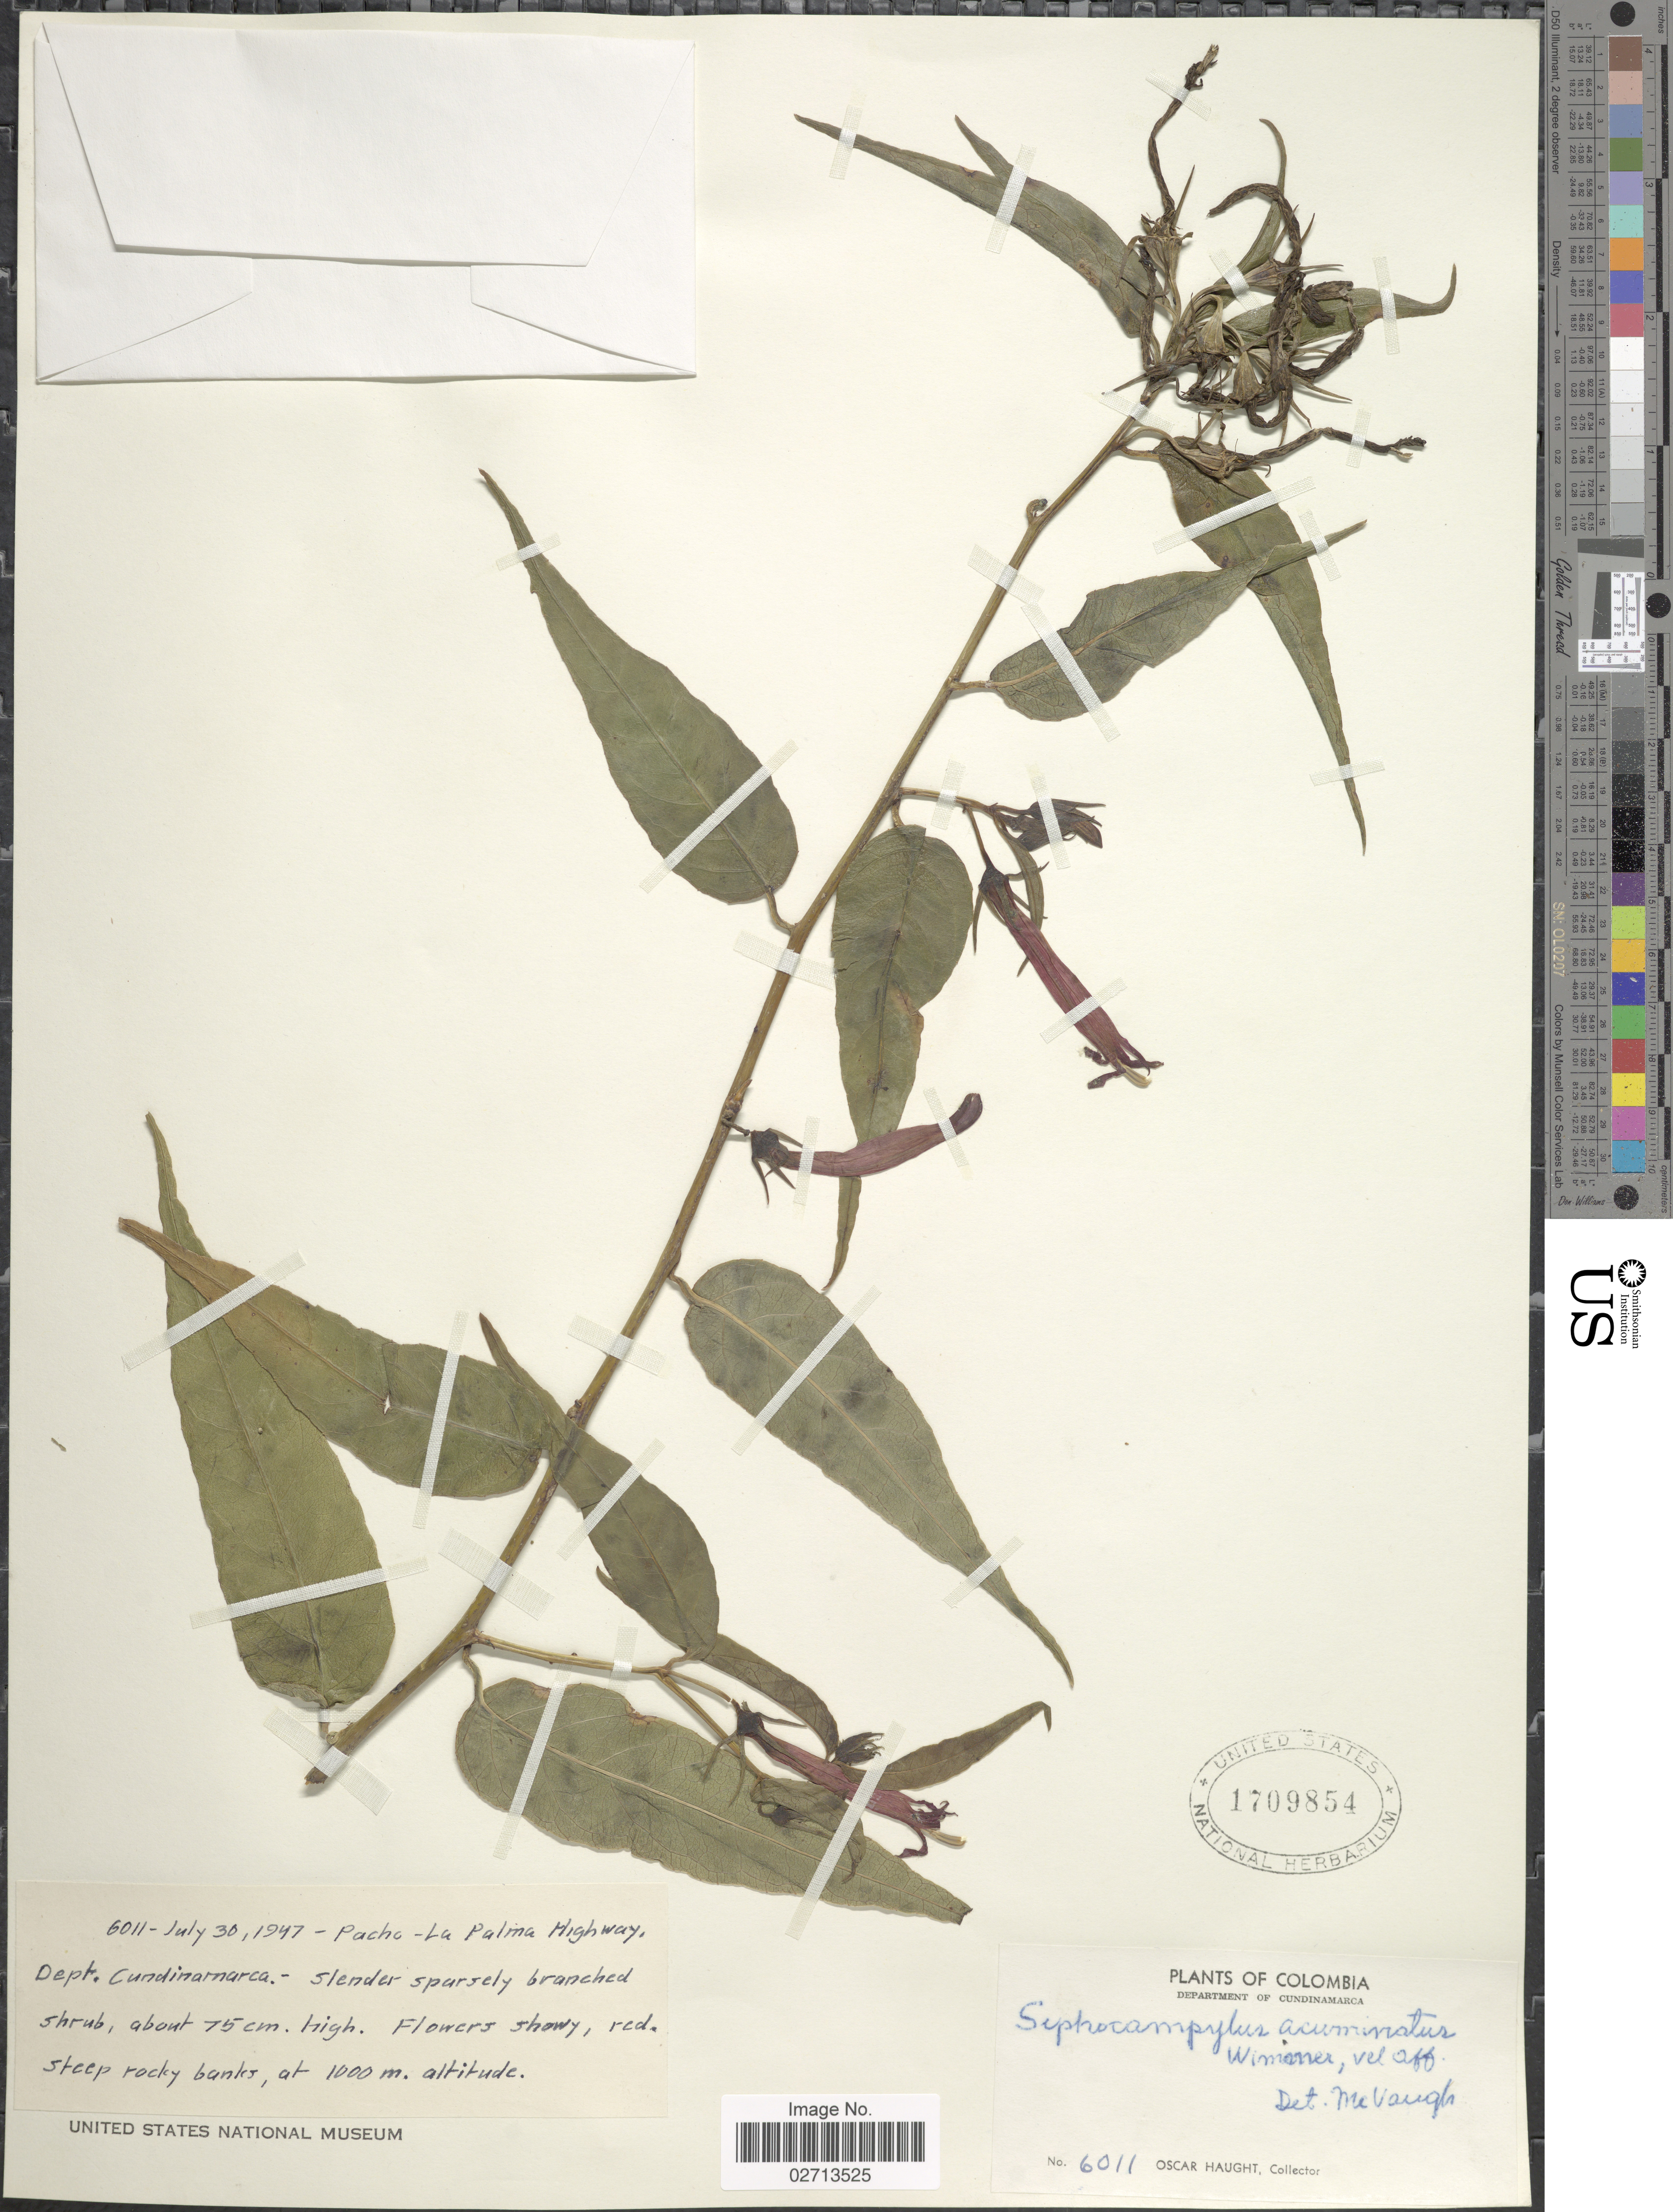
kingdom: Plantae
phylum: Tracheophyta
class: Magnoliopsida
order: Asterales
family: Campanulaceae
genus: Siphocampylus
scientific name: Siphocampylus acuminatus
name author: (Sw.) G. Don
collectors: O. L. Haught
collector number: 6011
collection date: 1947-07-30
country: Colombia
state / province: Cundinamarca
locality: Pacho - La Palma Highway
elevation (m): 1000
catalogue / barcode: US 1709854